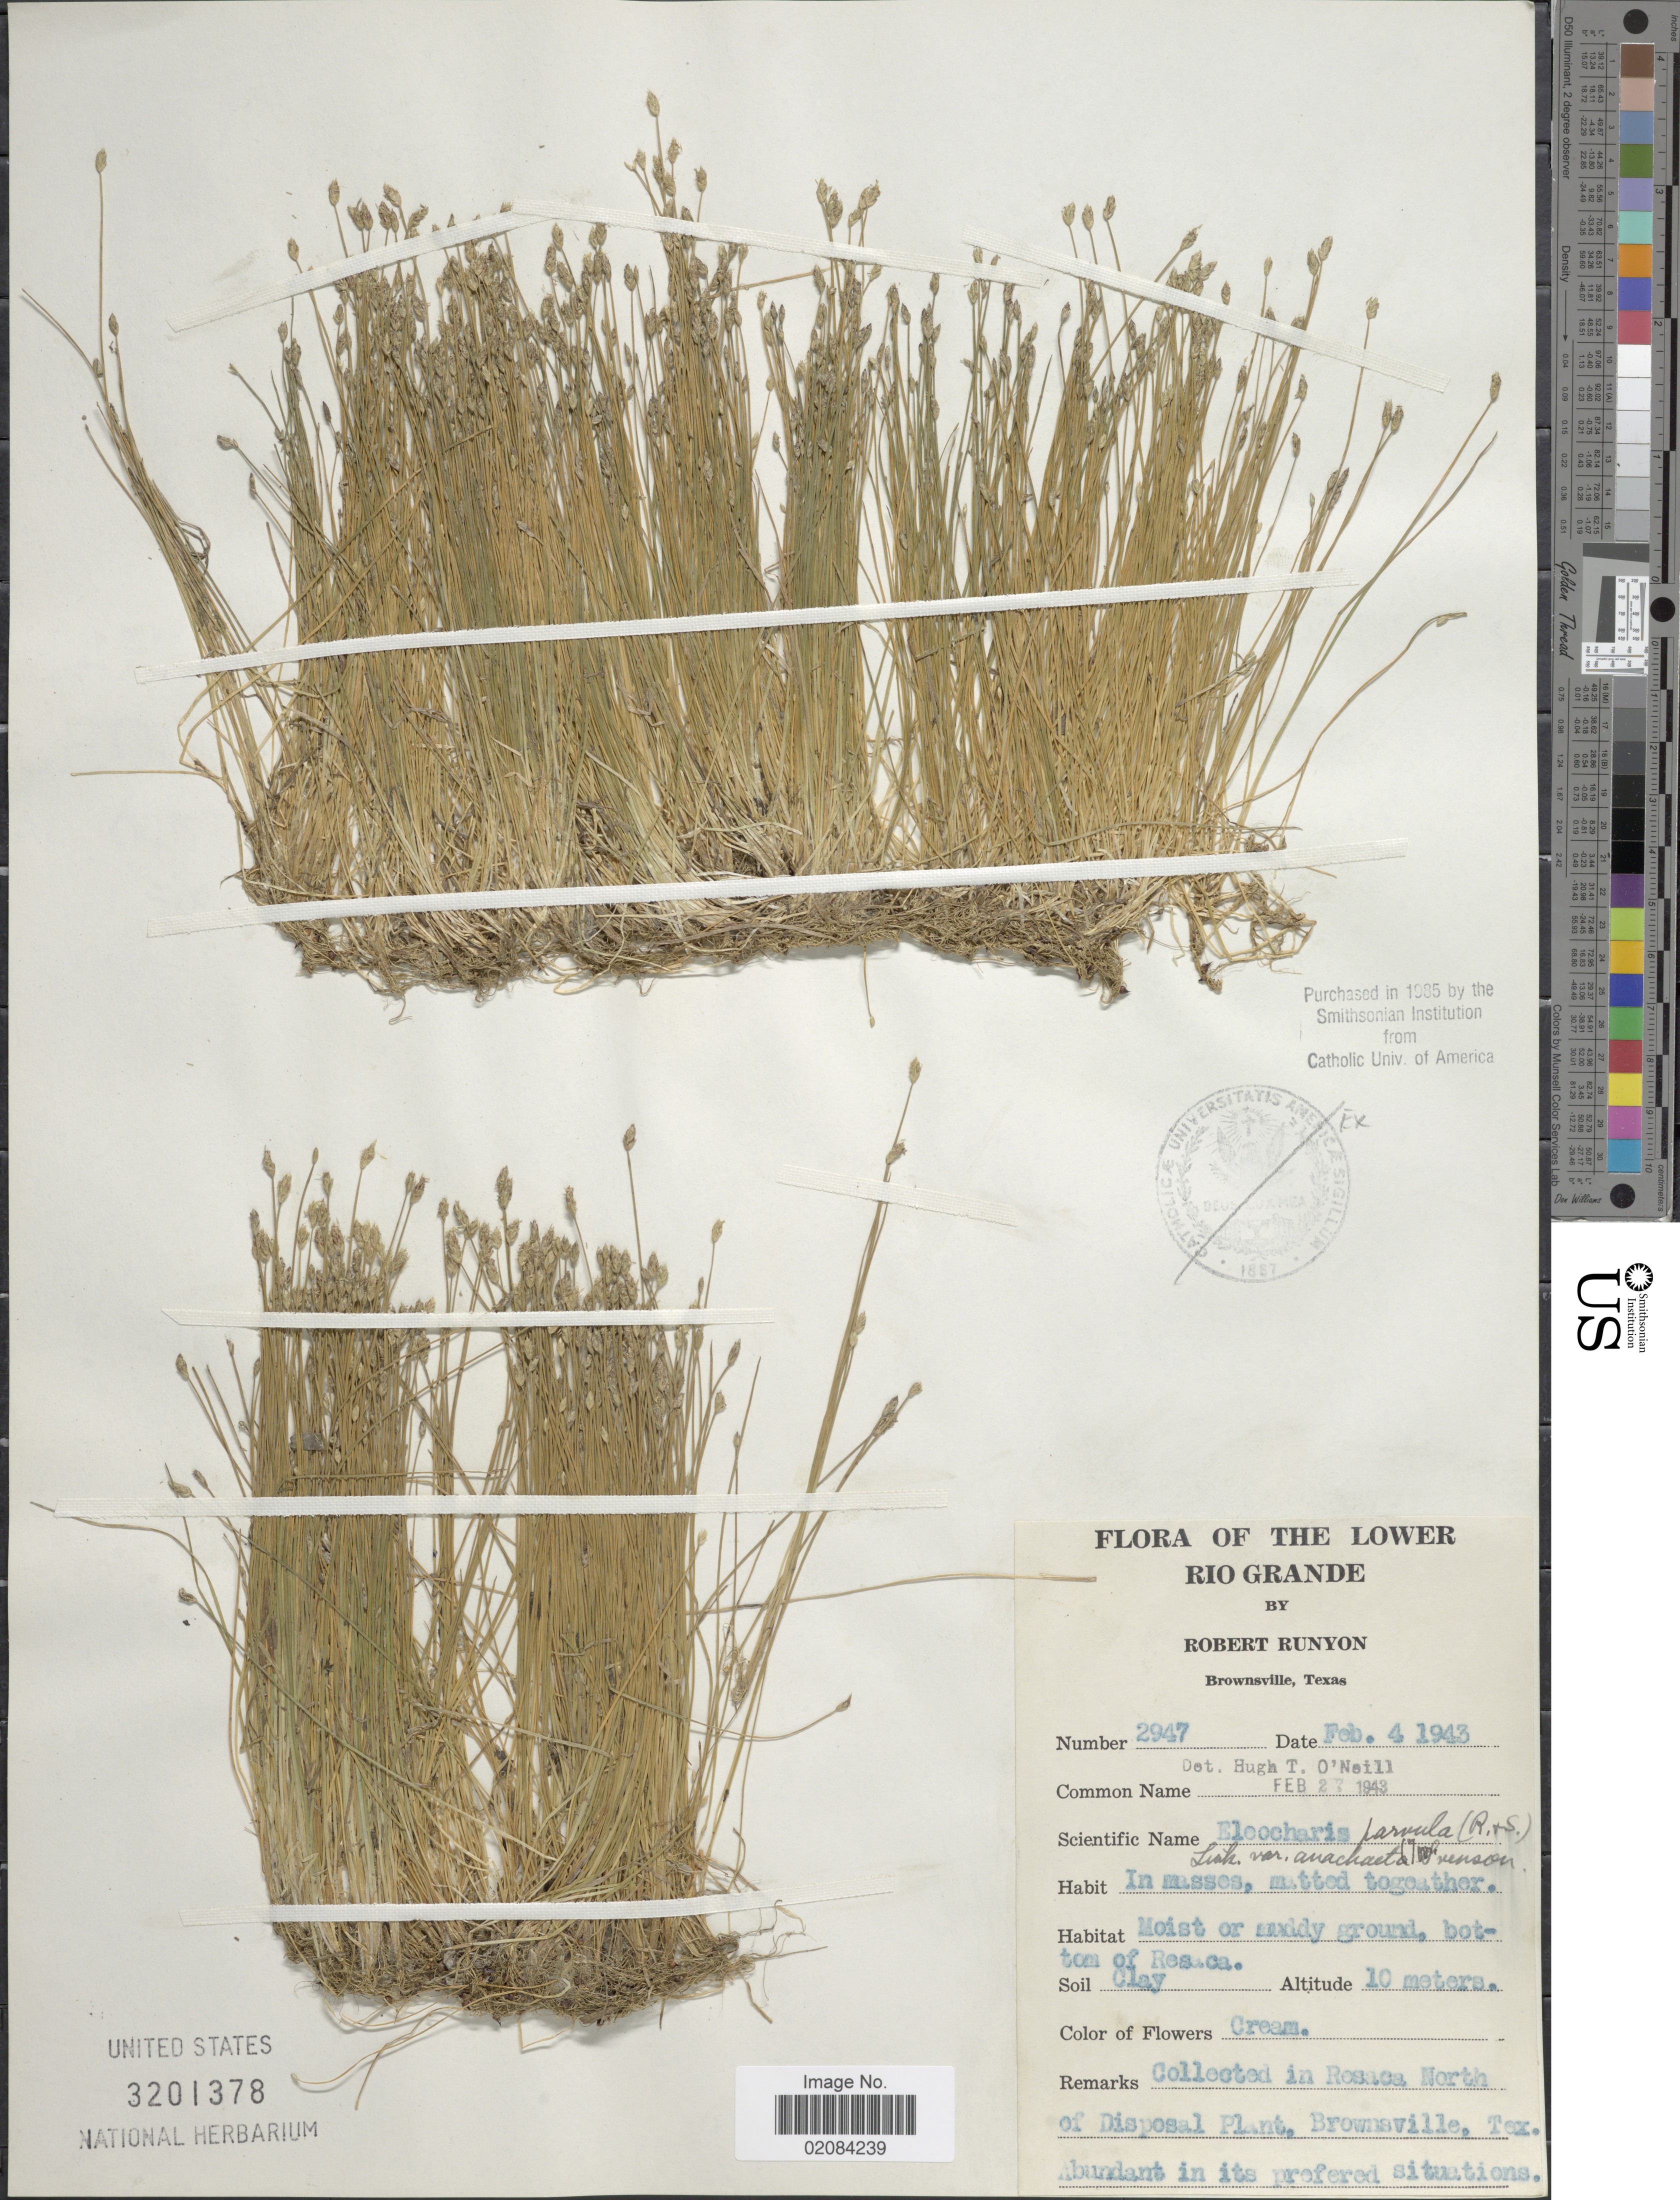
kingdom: Plantae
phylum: Tracheophyta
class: Liliopsida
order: Poales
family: Cyperaceae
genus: Eleocharis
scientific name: Eleocharis parvula var. anachaeta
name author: (Torr.) Svenson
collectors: R. Runyon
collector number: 2947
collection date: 1943-02-04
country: United States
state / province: Texas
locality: The Lower Rio Grande, In Resaca North of Disposal Plant. Brownsville, Texas.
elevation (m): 10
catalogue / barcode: US 3201378